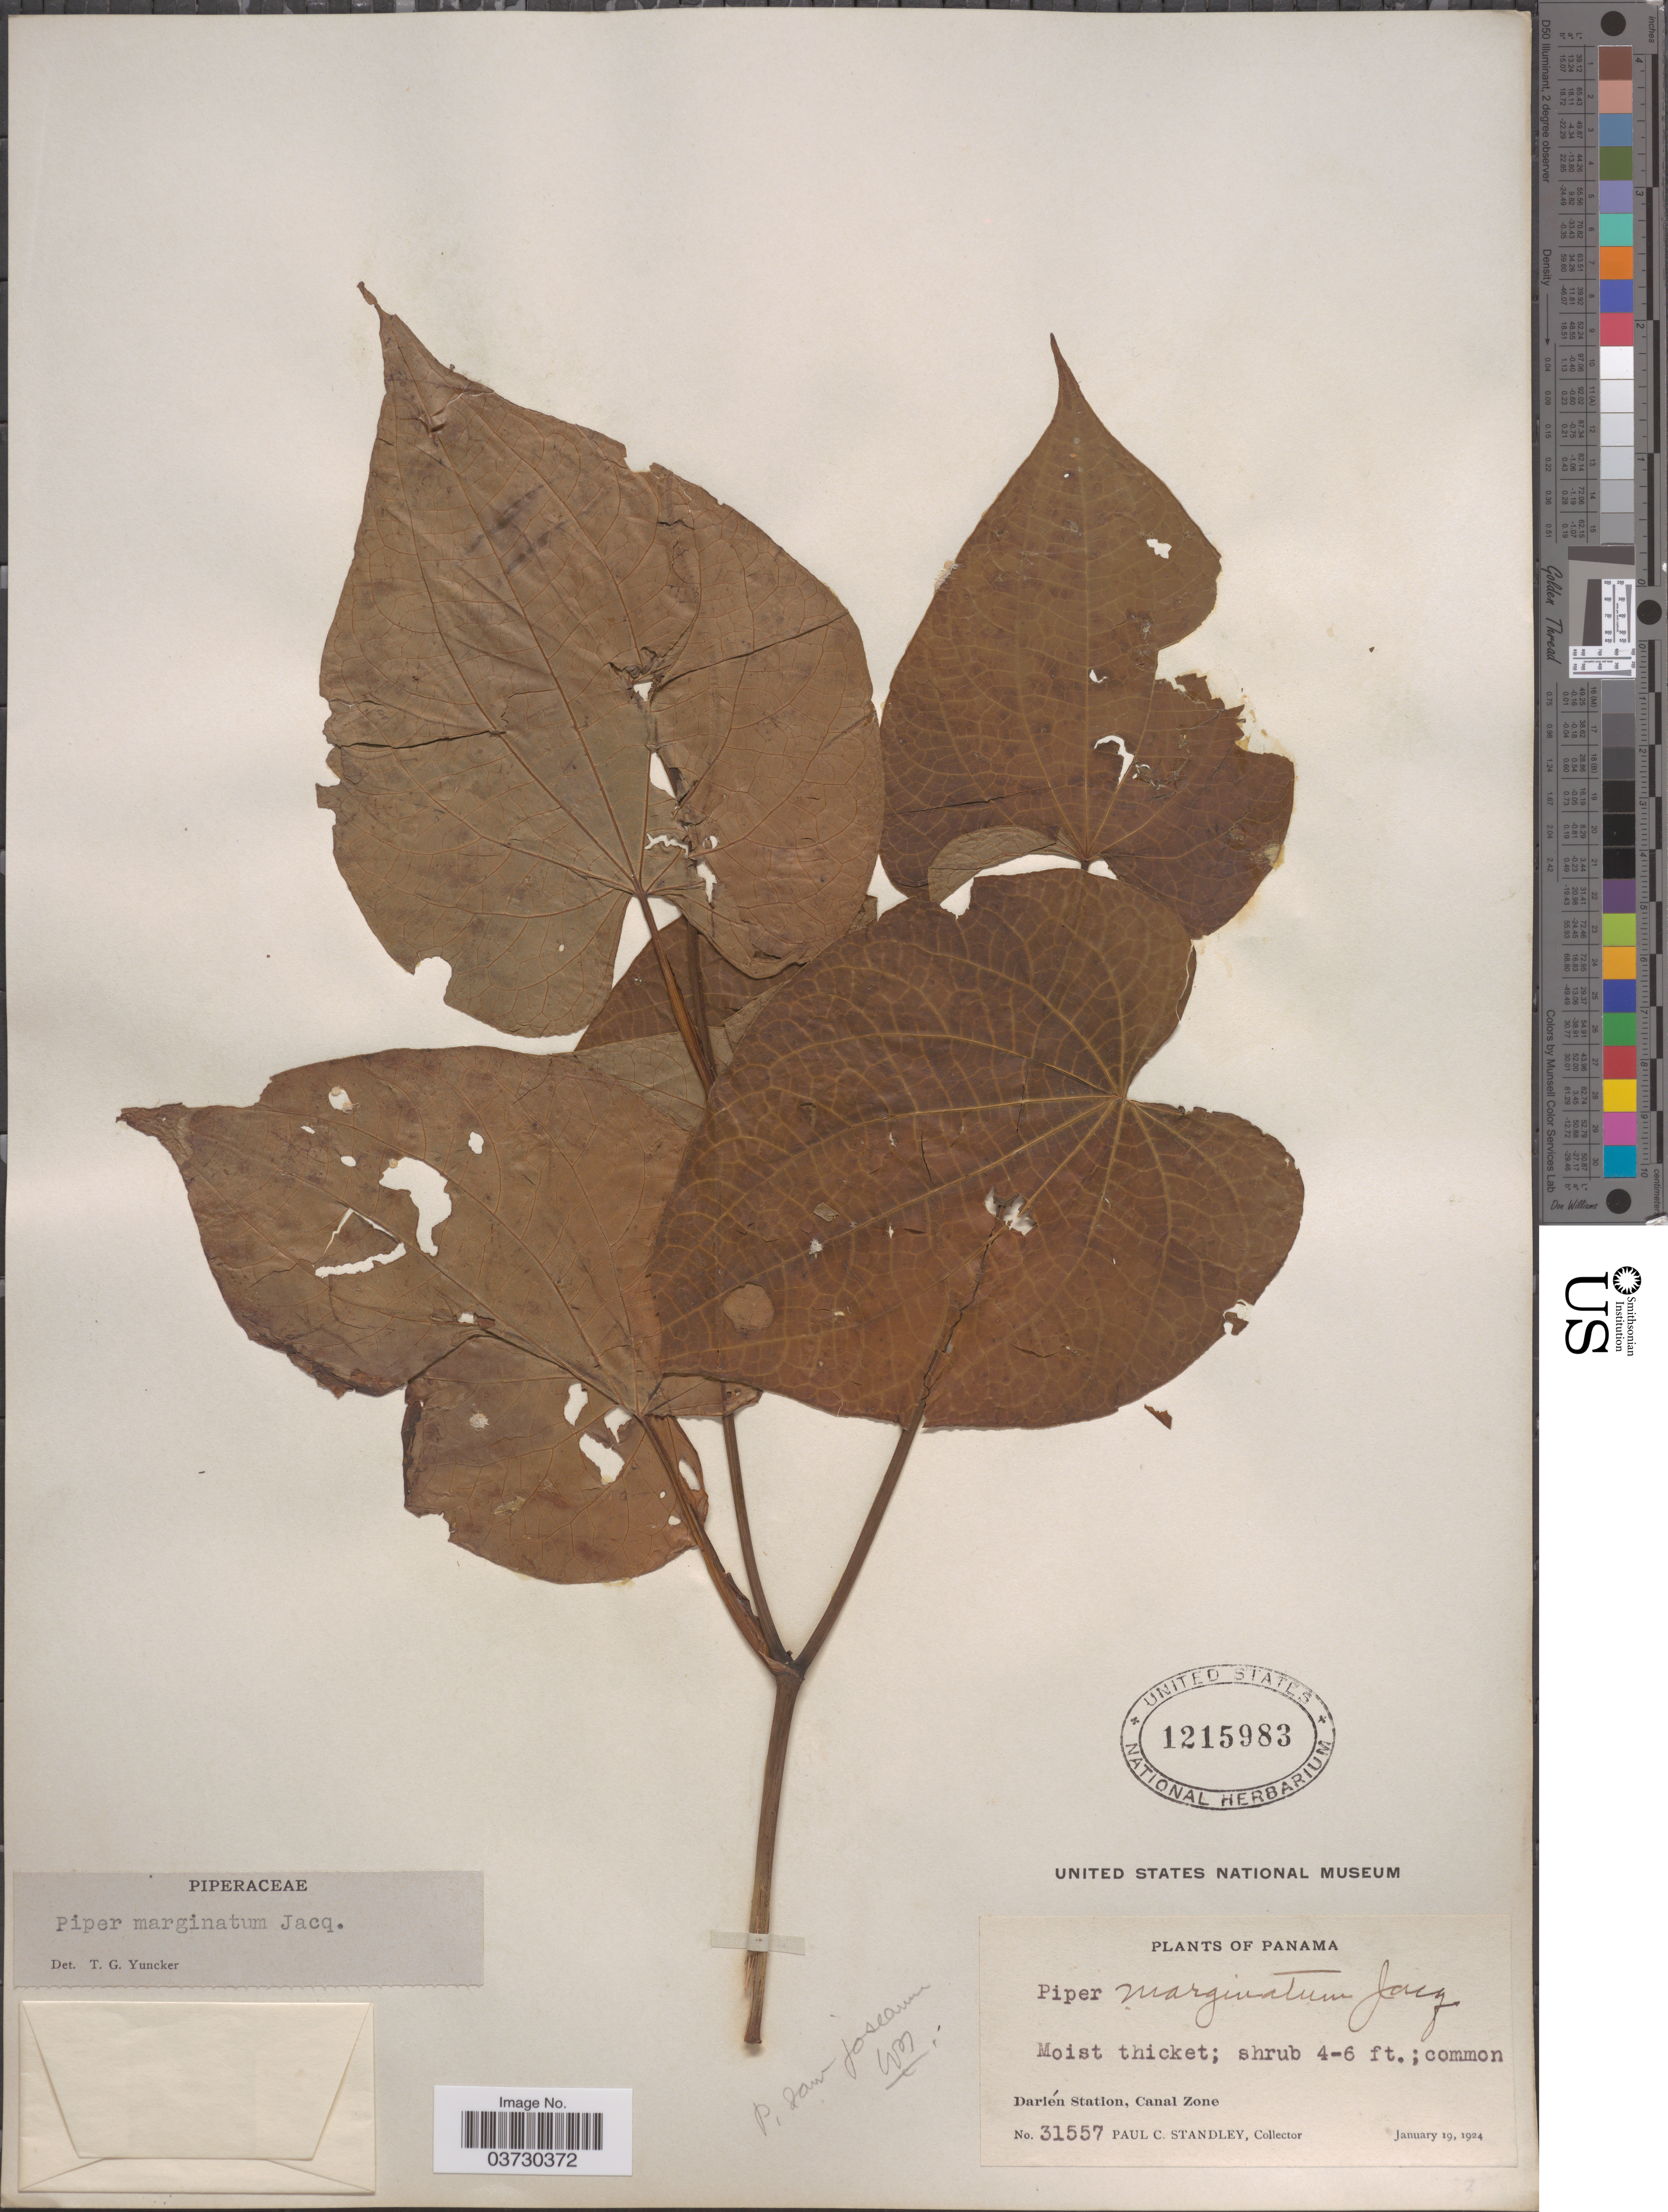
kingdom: Plantae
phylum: Tracheophyta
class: Magnoliopsida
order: Piperales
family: Piperaceae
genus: Piper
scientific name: Piper marginatum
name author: Jacq.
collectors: P. C. Standley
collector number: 31557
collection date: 1924-01-19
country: Panama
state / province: Colón / Panamá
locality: Darién Station, Canal Zone.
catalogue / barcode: US 1215983